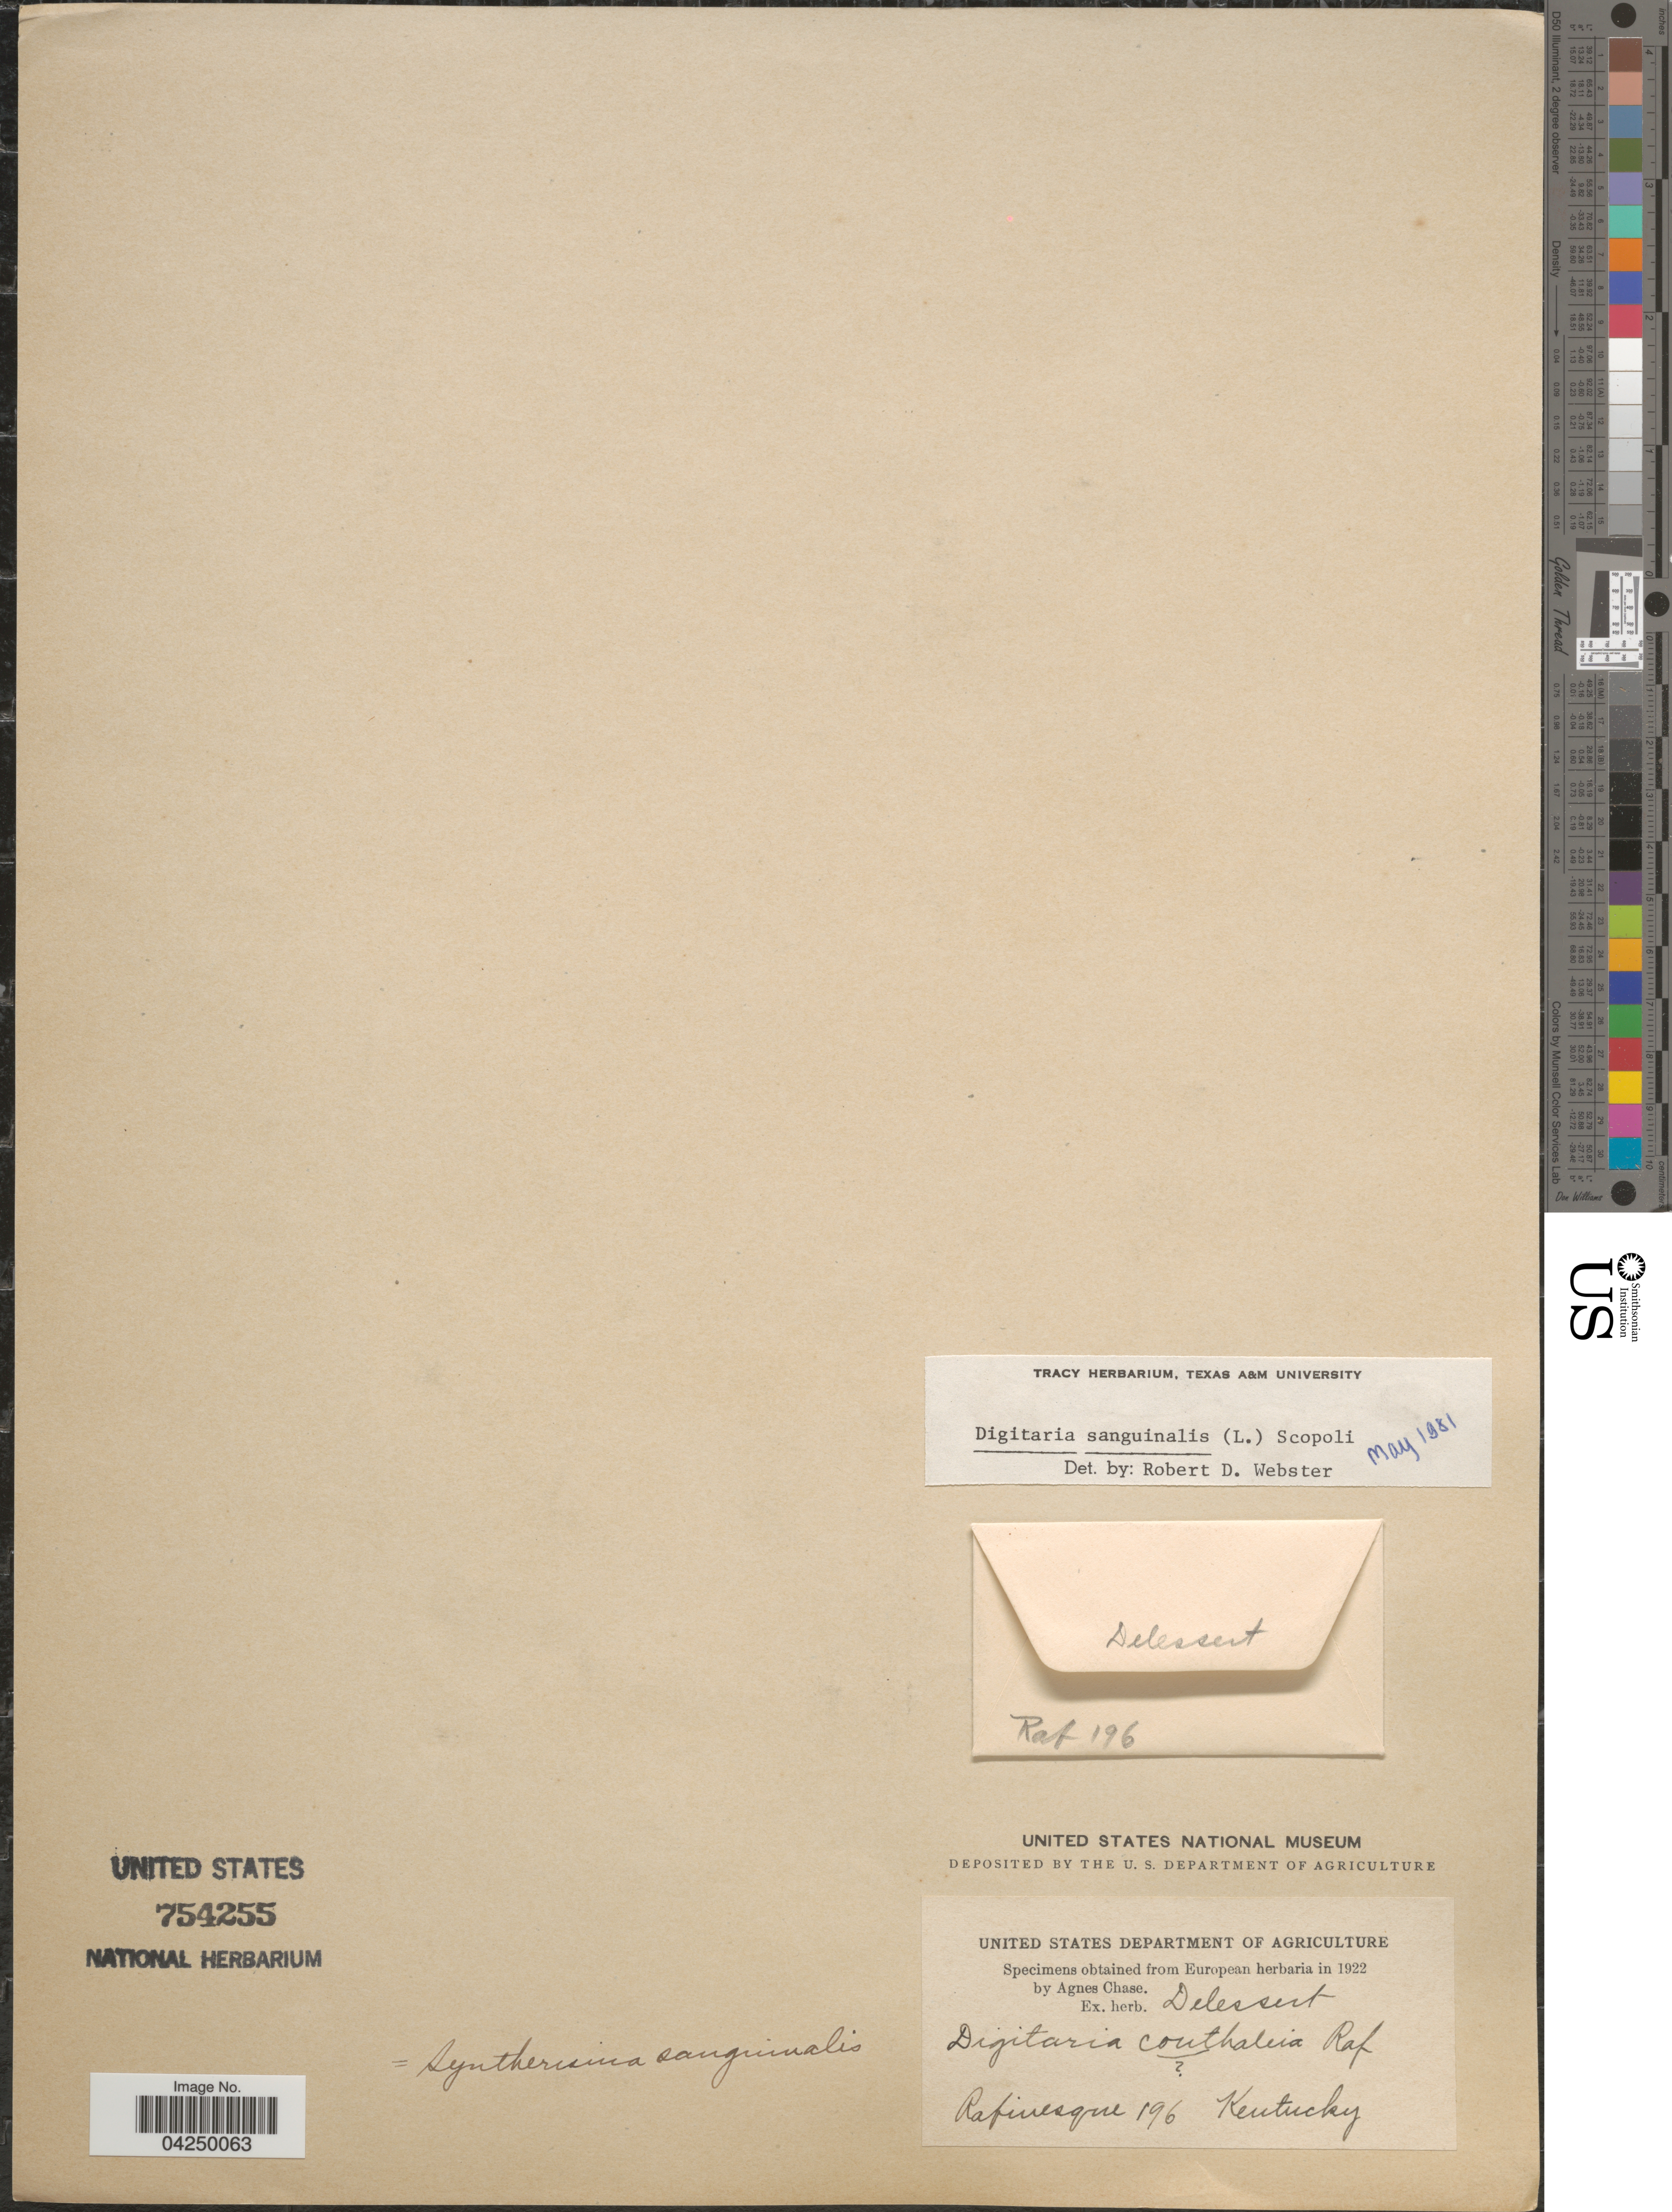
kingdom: Plantae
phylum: Tracheophyta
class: Liliopsida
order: Poales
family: Poaceae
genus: Digitaria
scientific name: Digitaria sanguinalis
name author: (L.) Scop.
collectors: Rafinesque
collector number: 196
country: United States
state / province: Kentucky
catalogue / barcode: US 754255